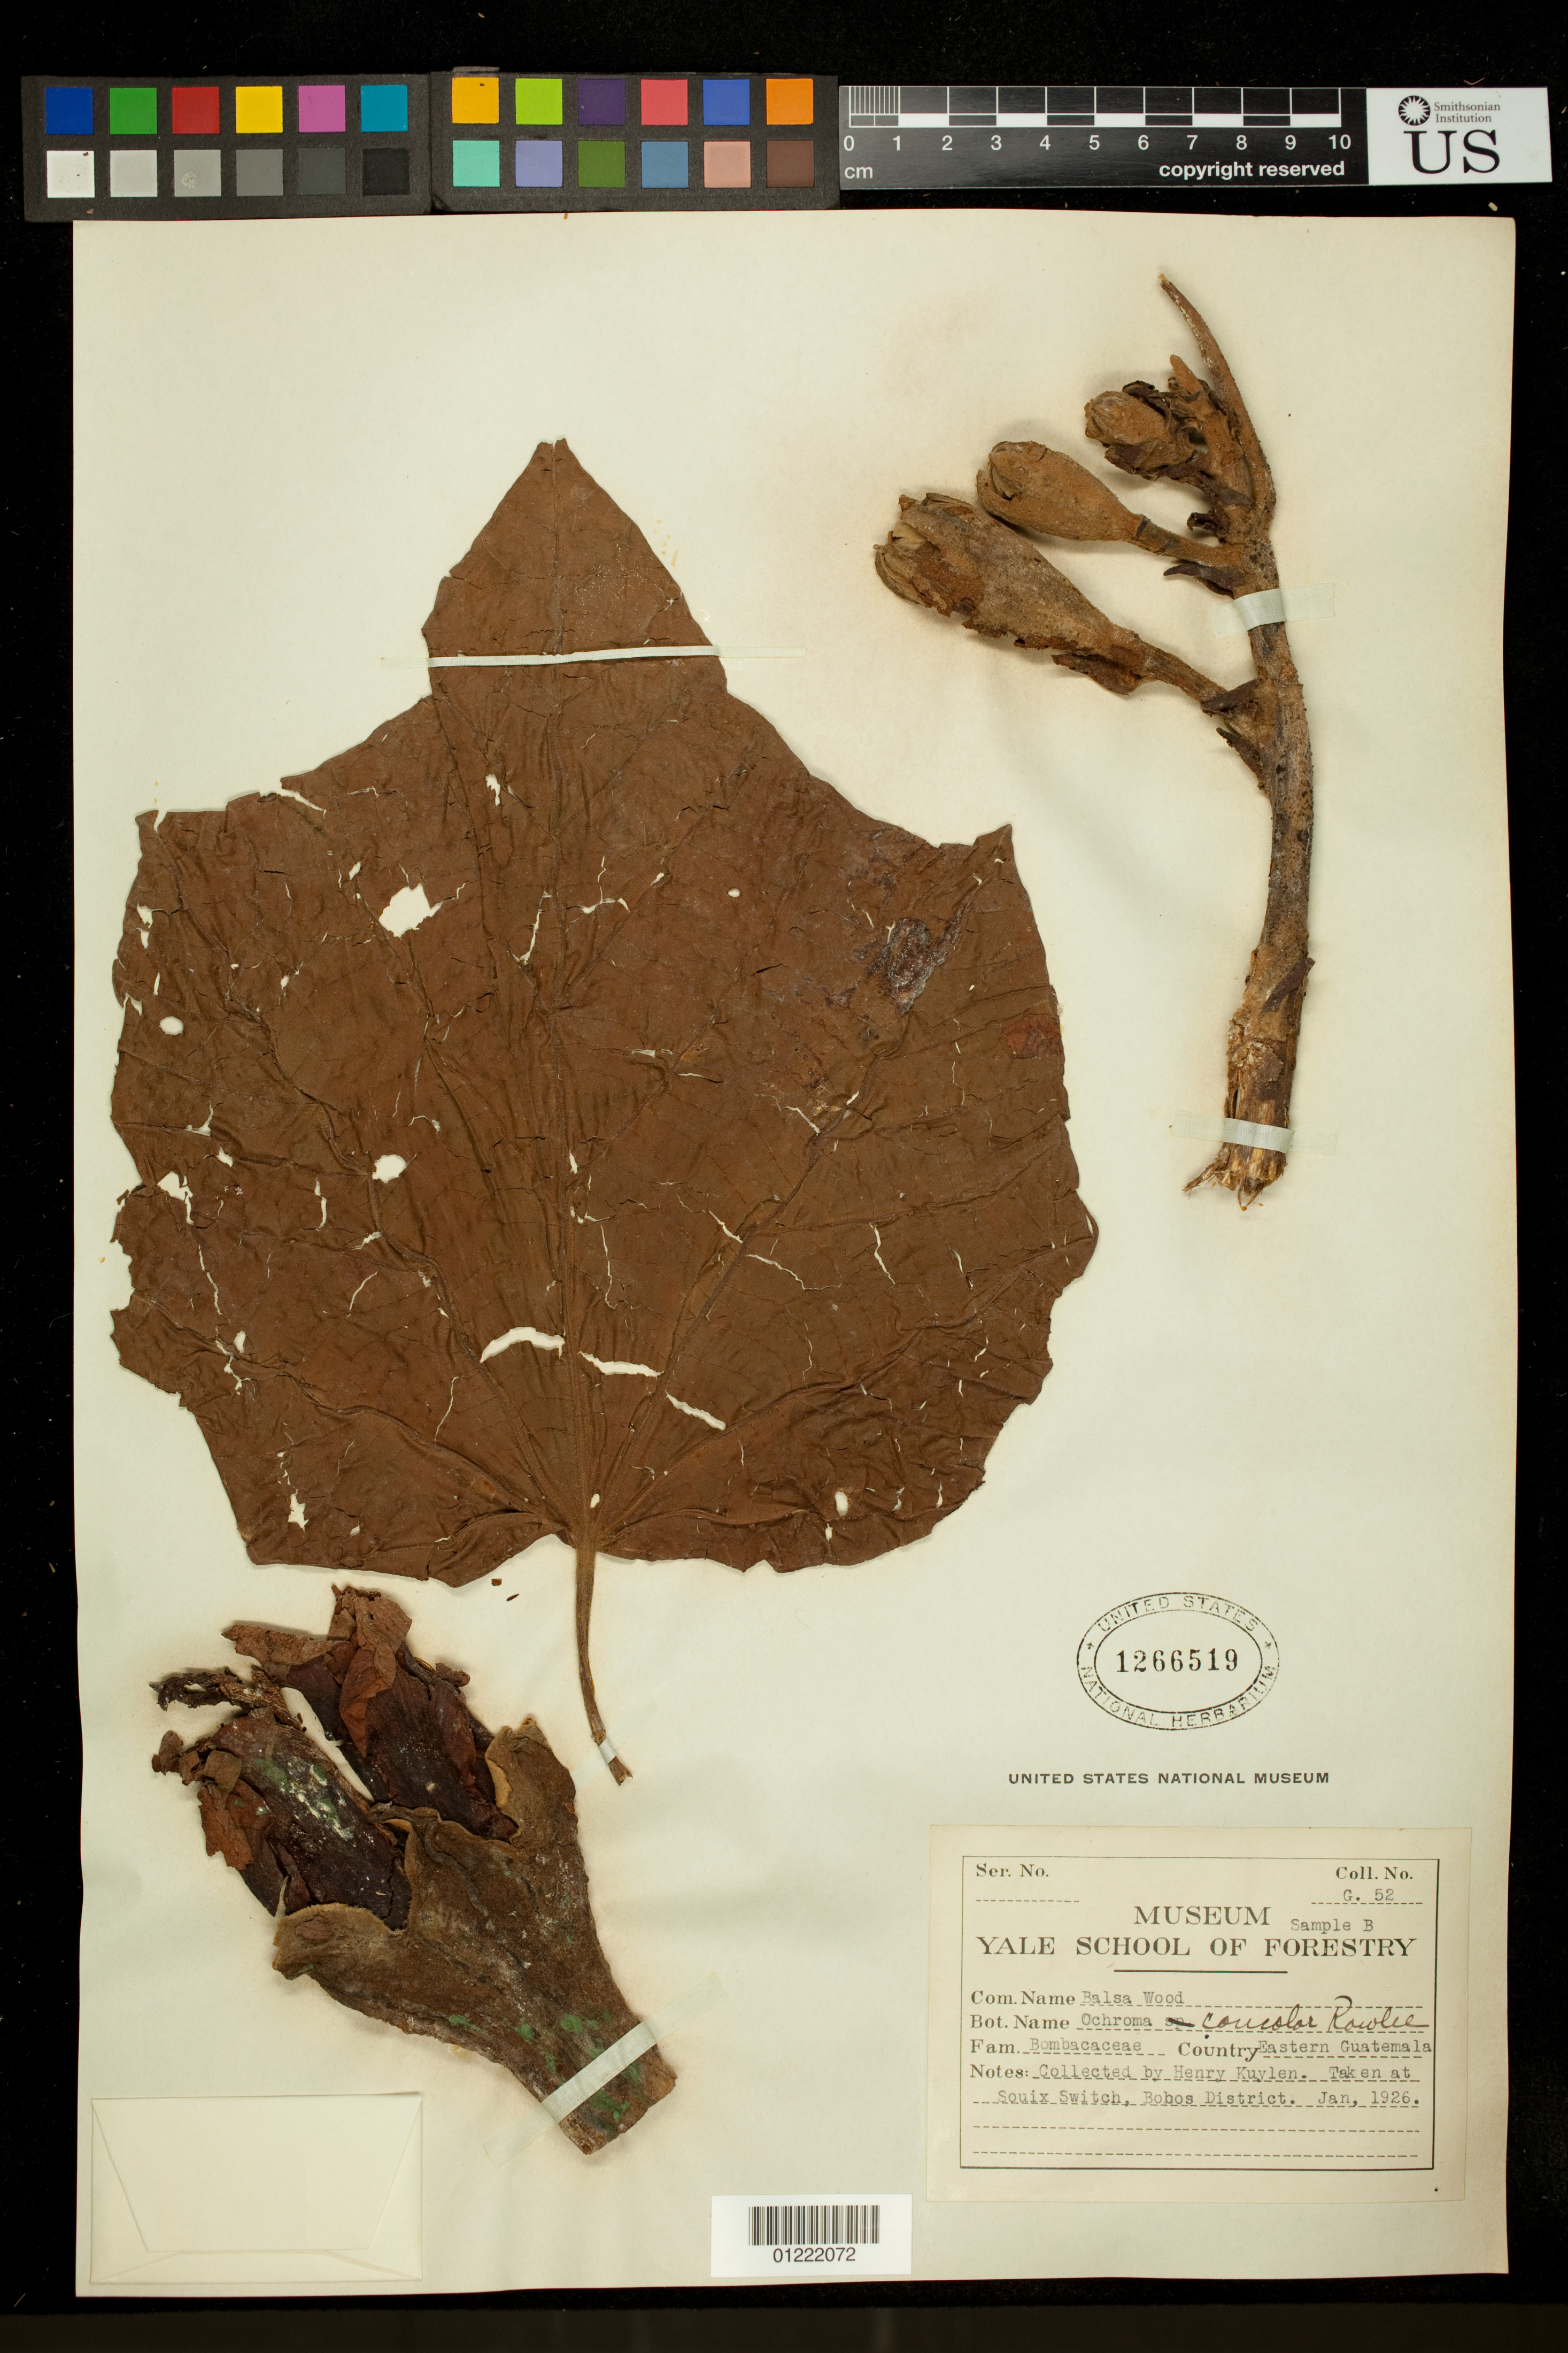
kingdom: Plantae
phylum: Tracheophyta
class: Magnoliopsida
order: Malvales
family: Malvaceae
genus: Ochroma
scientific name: Ochroma pyramidale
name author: (Cav. ex Lam.) Urb.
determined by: Dorr, L. J., (BOT), Smithsonian Institution - National Museum of Natural History (UNITED STATES)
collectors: H. Kuylen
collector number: G. 52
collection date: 1926-01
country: Guatemala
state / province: Izabal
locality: Souix Switch, Bobos District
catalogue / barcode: US 1266519